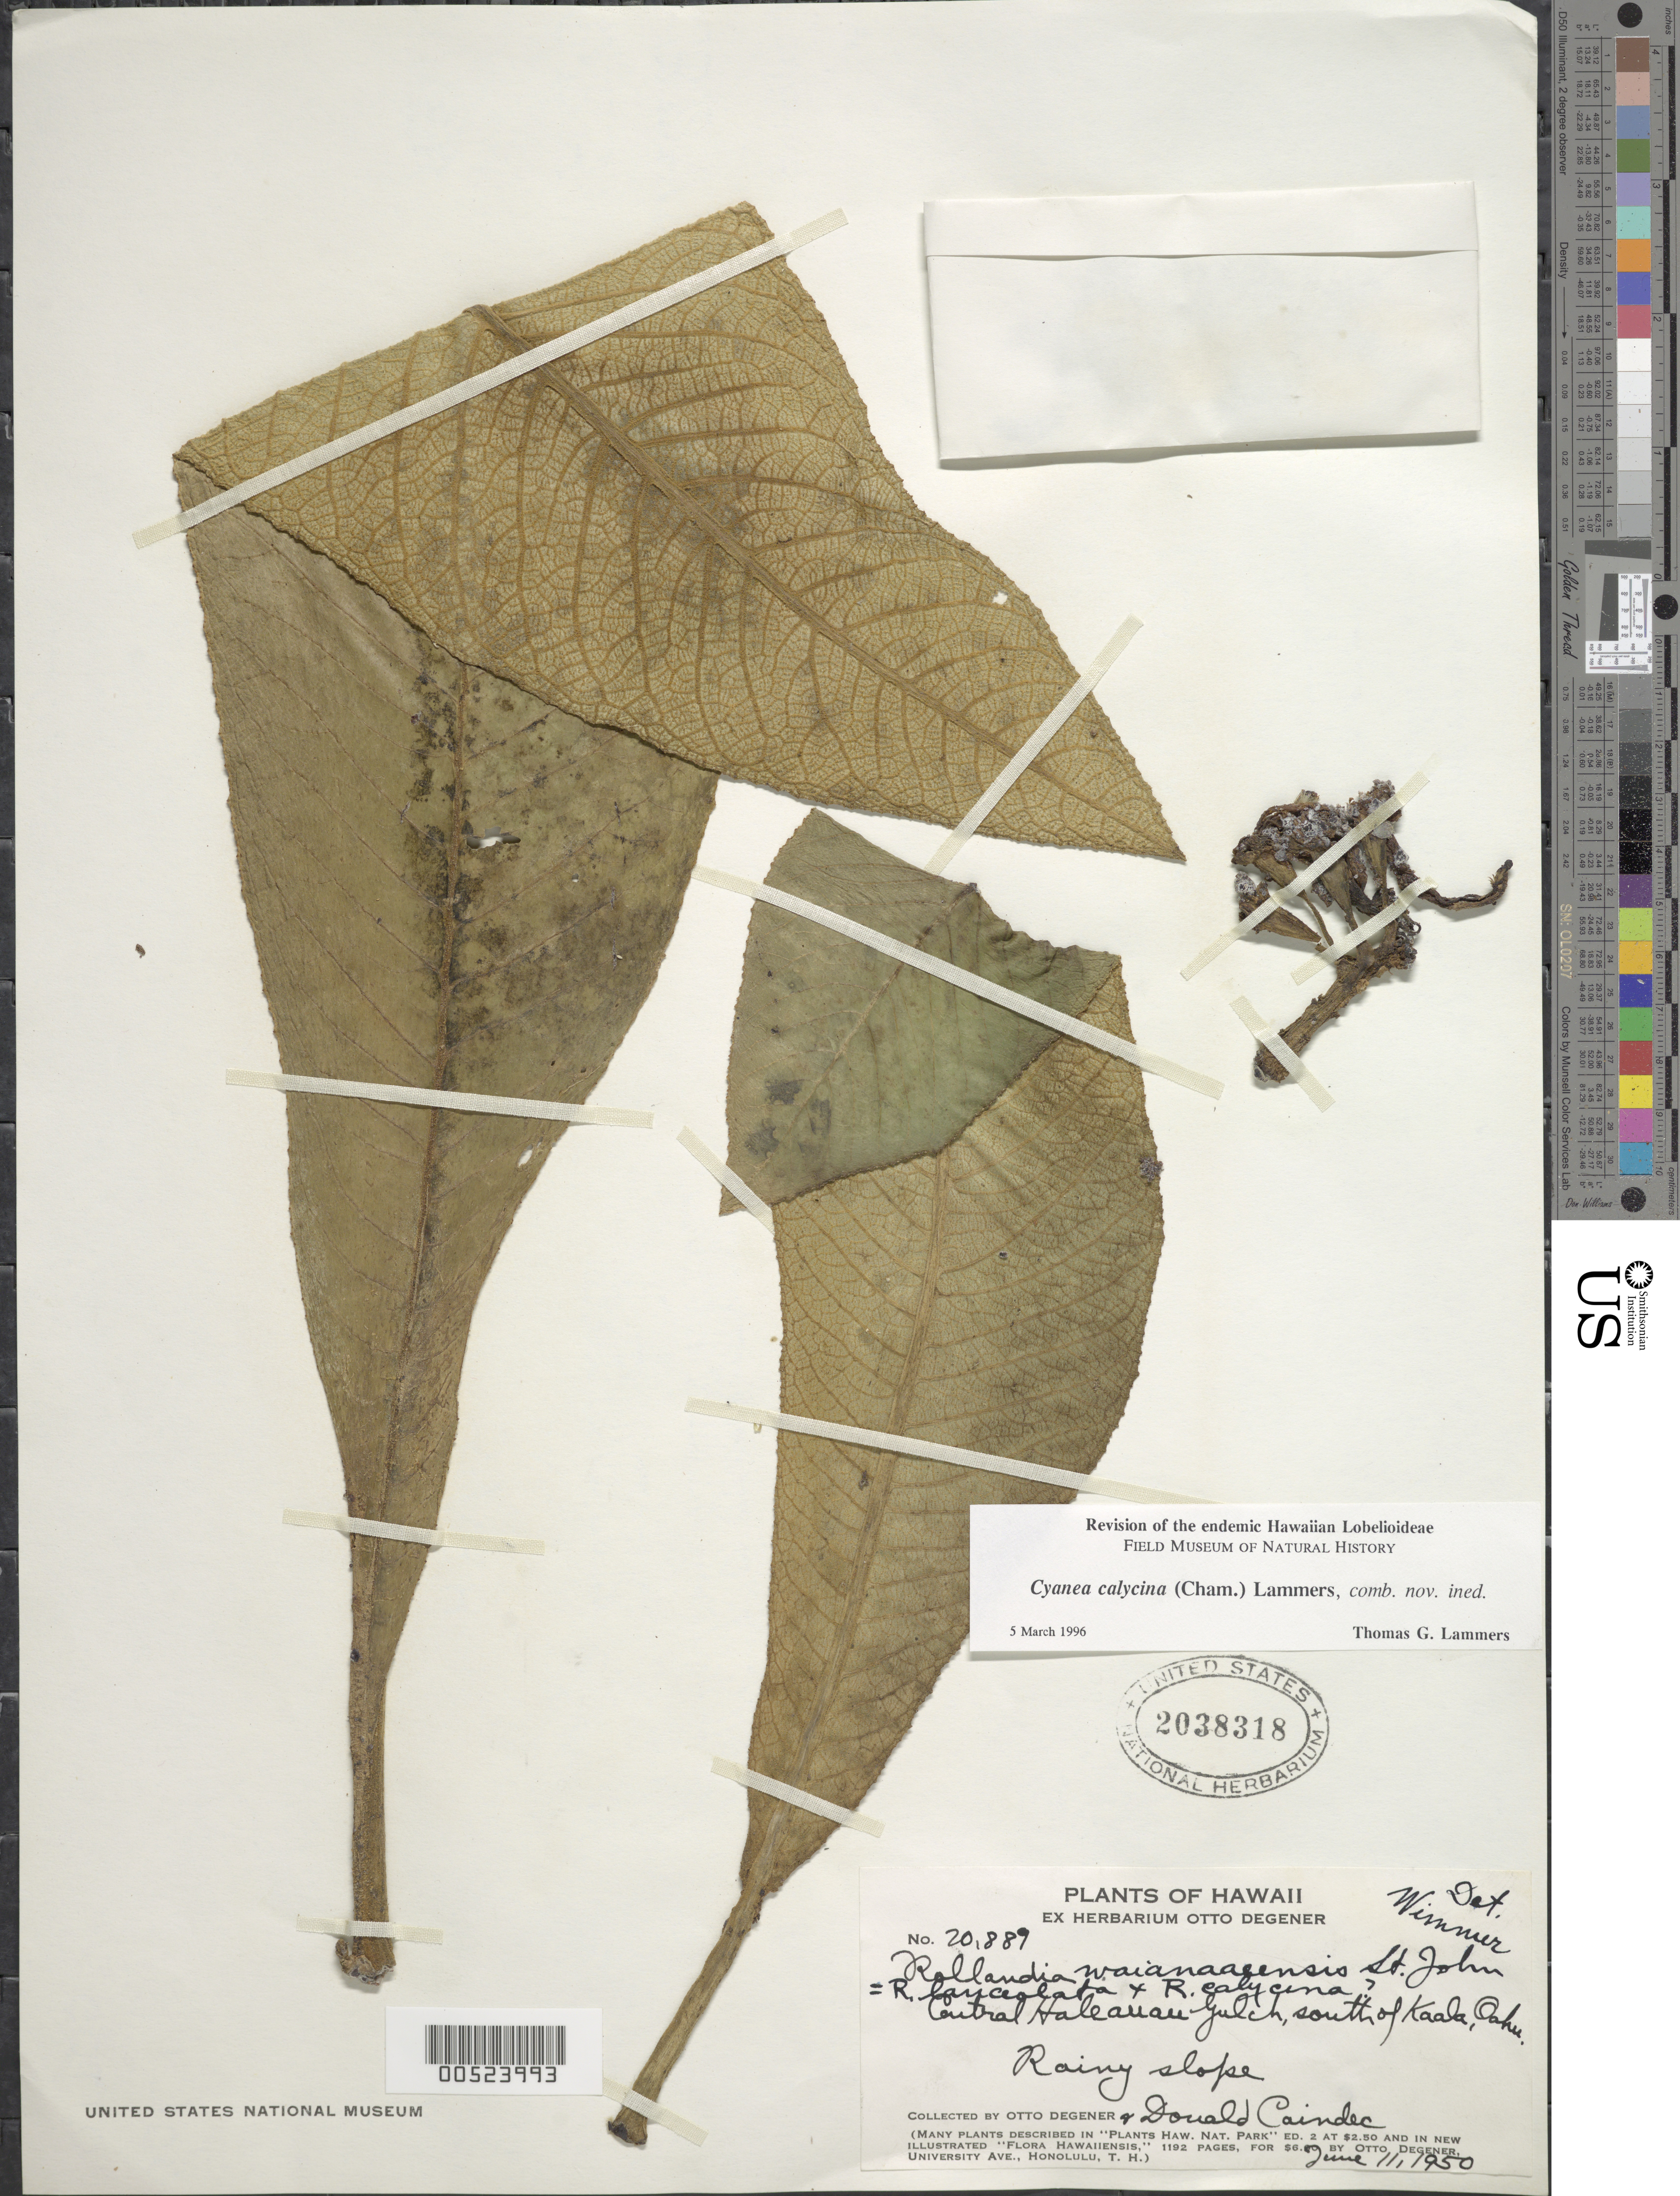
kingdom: Plantae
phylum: Tracheophyta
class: Magnoliopsida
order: Asterales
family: Campanulaceae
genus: Cyanea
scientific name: Cyanea calycina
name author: (Cham.) Lammers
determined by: Lammers, T. G.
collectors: O. Degener & D. Caindec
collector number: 20889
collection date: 1950-06-11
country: United States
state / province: Hawaii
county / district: Honolulu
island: Oahu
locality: Central Haleauau Gulch, S of Kaala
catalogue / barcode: US 2038318